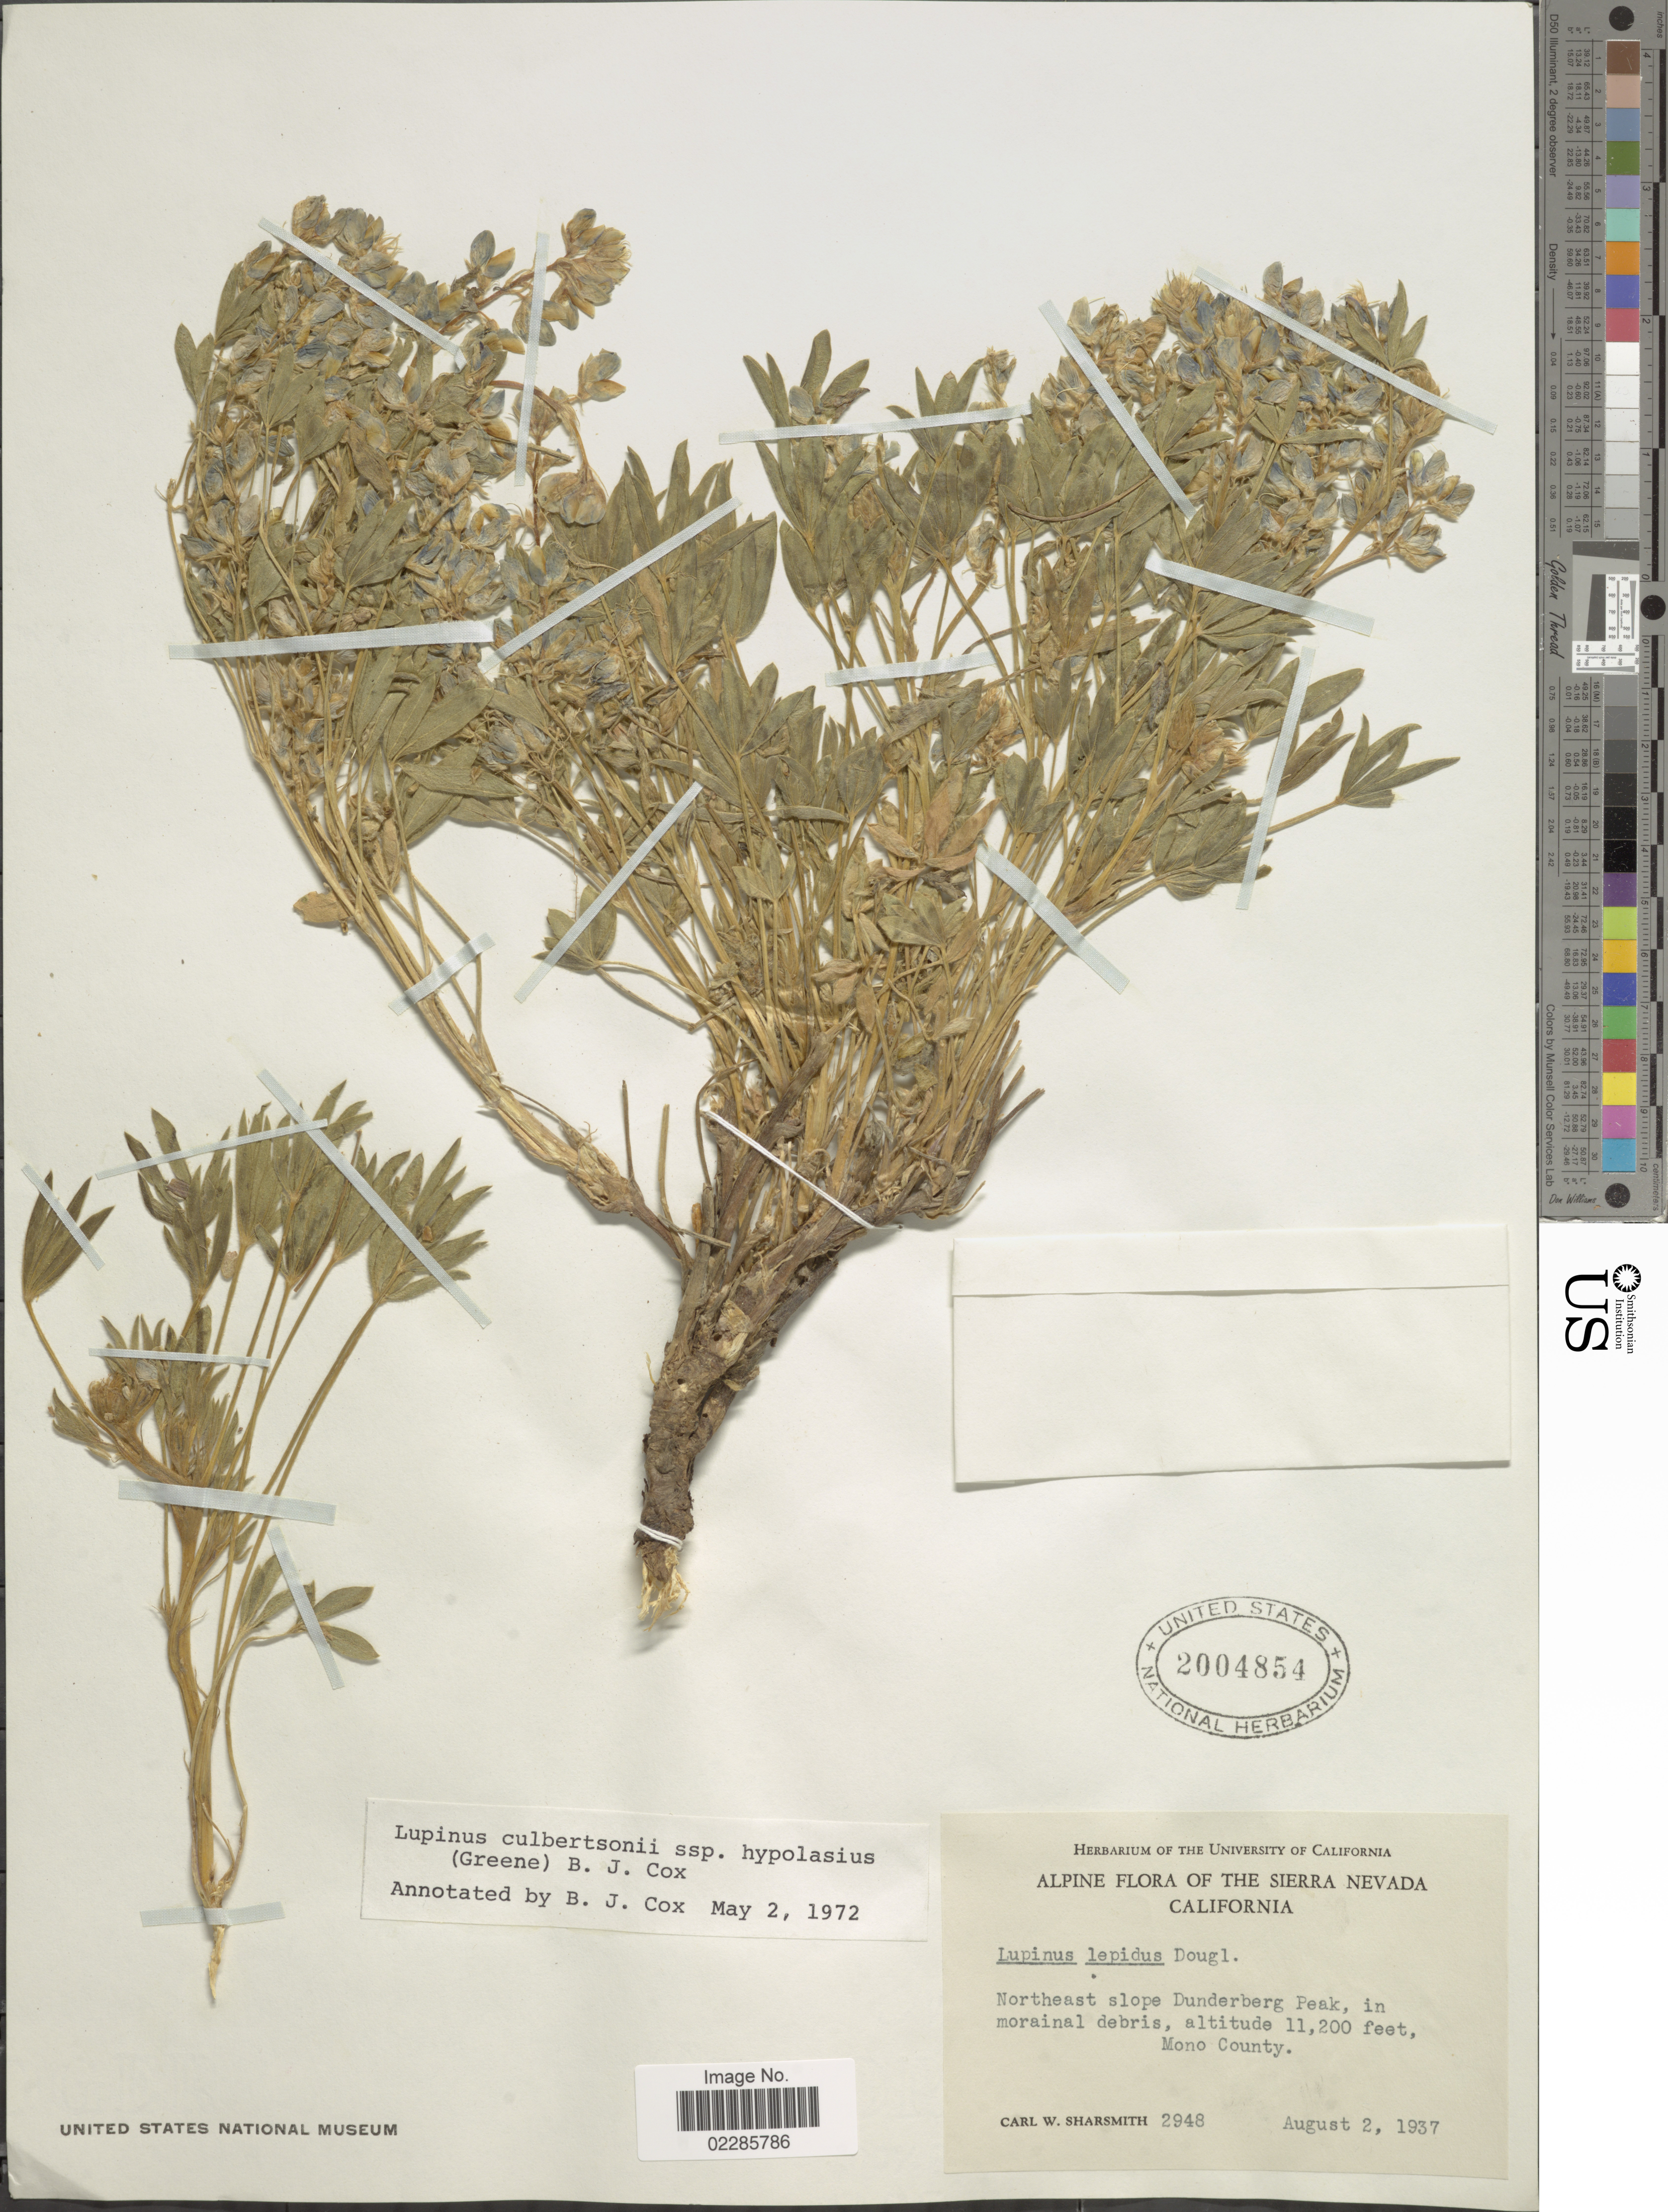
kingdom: Plantae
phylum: Tracheophyta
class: Magnoliopsida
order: Fabales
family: Fabaceae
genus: Lupinus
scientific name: Lupinus culbertsonii subsp. hypolasius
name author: (Greene) B.J. Cox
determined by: Cox, B. J.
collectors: C. Sharsmith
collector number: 2948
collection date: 1937-08-02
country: United States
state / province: California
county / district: Mono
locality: The Sierra Nevada, Northeast slope Dunderberg Peak, in morainal debris, Mono County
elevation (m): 3414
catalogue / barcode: US 2004854